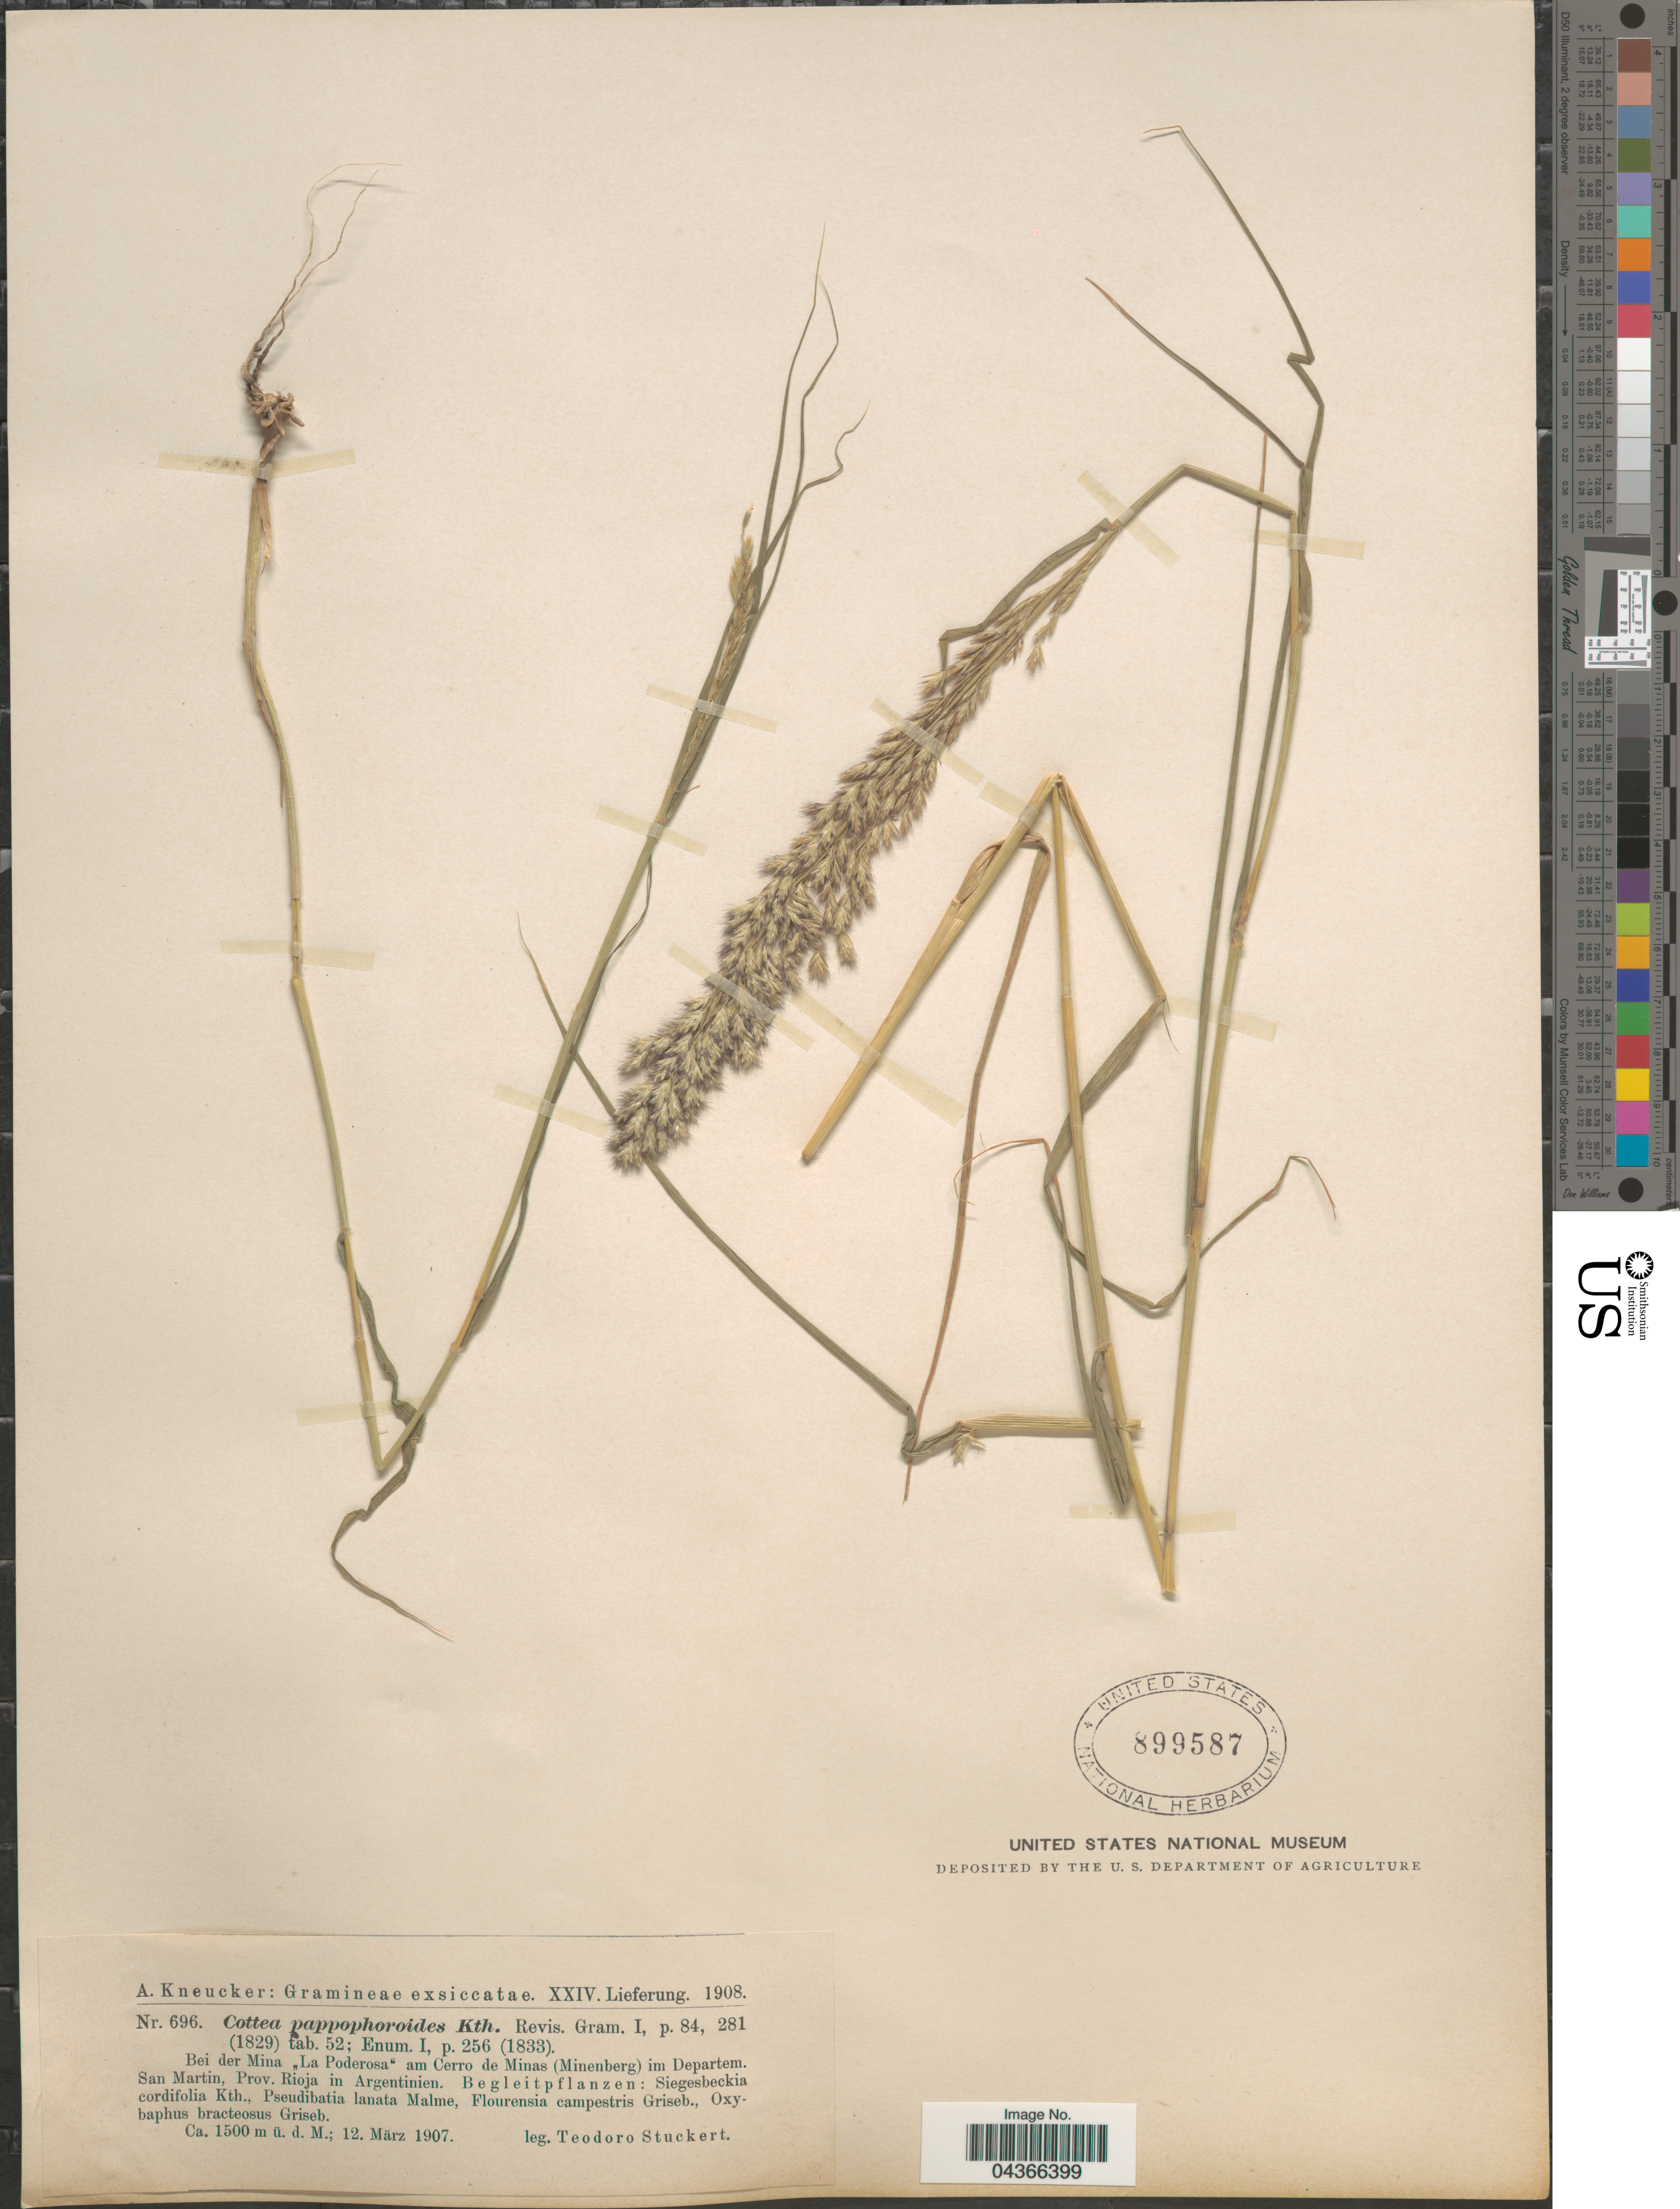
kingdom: Plantae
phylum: Tracheophyta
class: Liliopsida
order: Poales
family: Poaceae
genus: Cottea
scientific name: Cottea pappophoroides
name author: Kunth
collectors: T. Stuckert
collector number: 696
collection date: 1907-03-12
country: Argentina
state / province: La Rioja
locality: Bei der Mina "La Poderosa" am Cerro de Minas (Minenberg) im Departem. San Martin, Prov. Rioja in Argentinien.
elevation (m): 1500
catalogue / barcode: US 899587